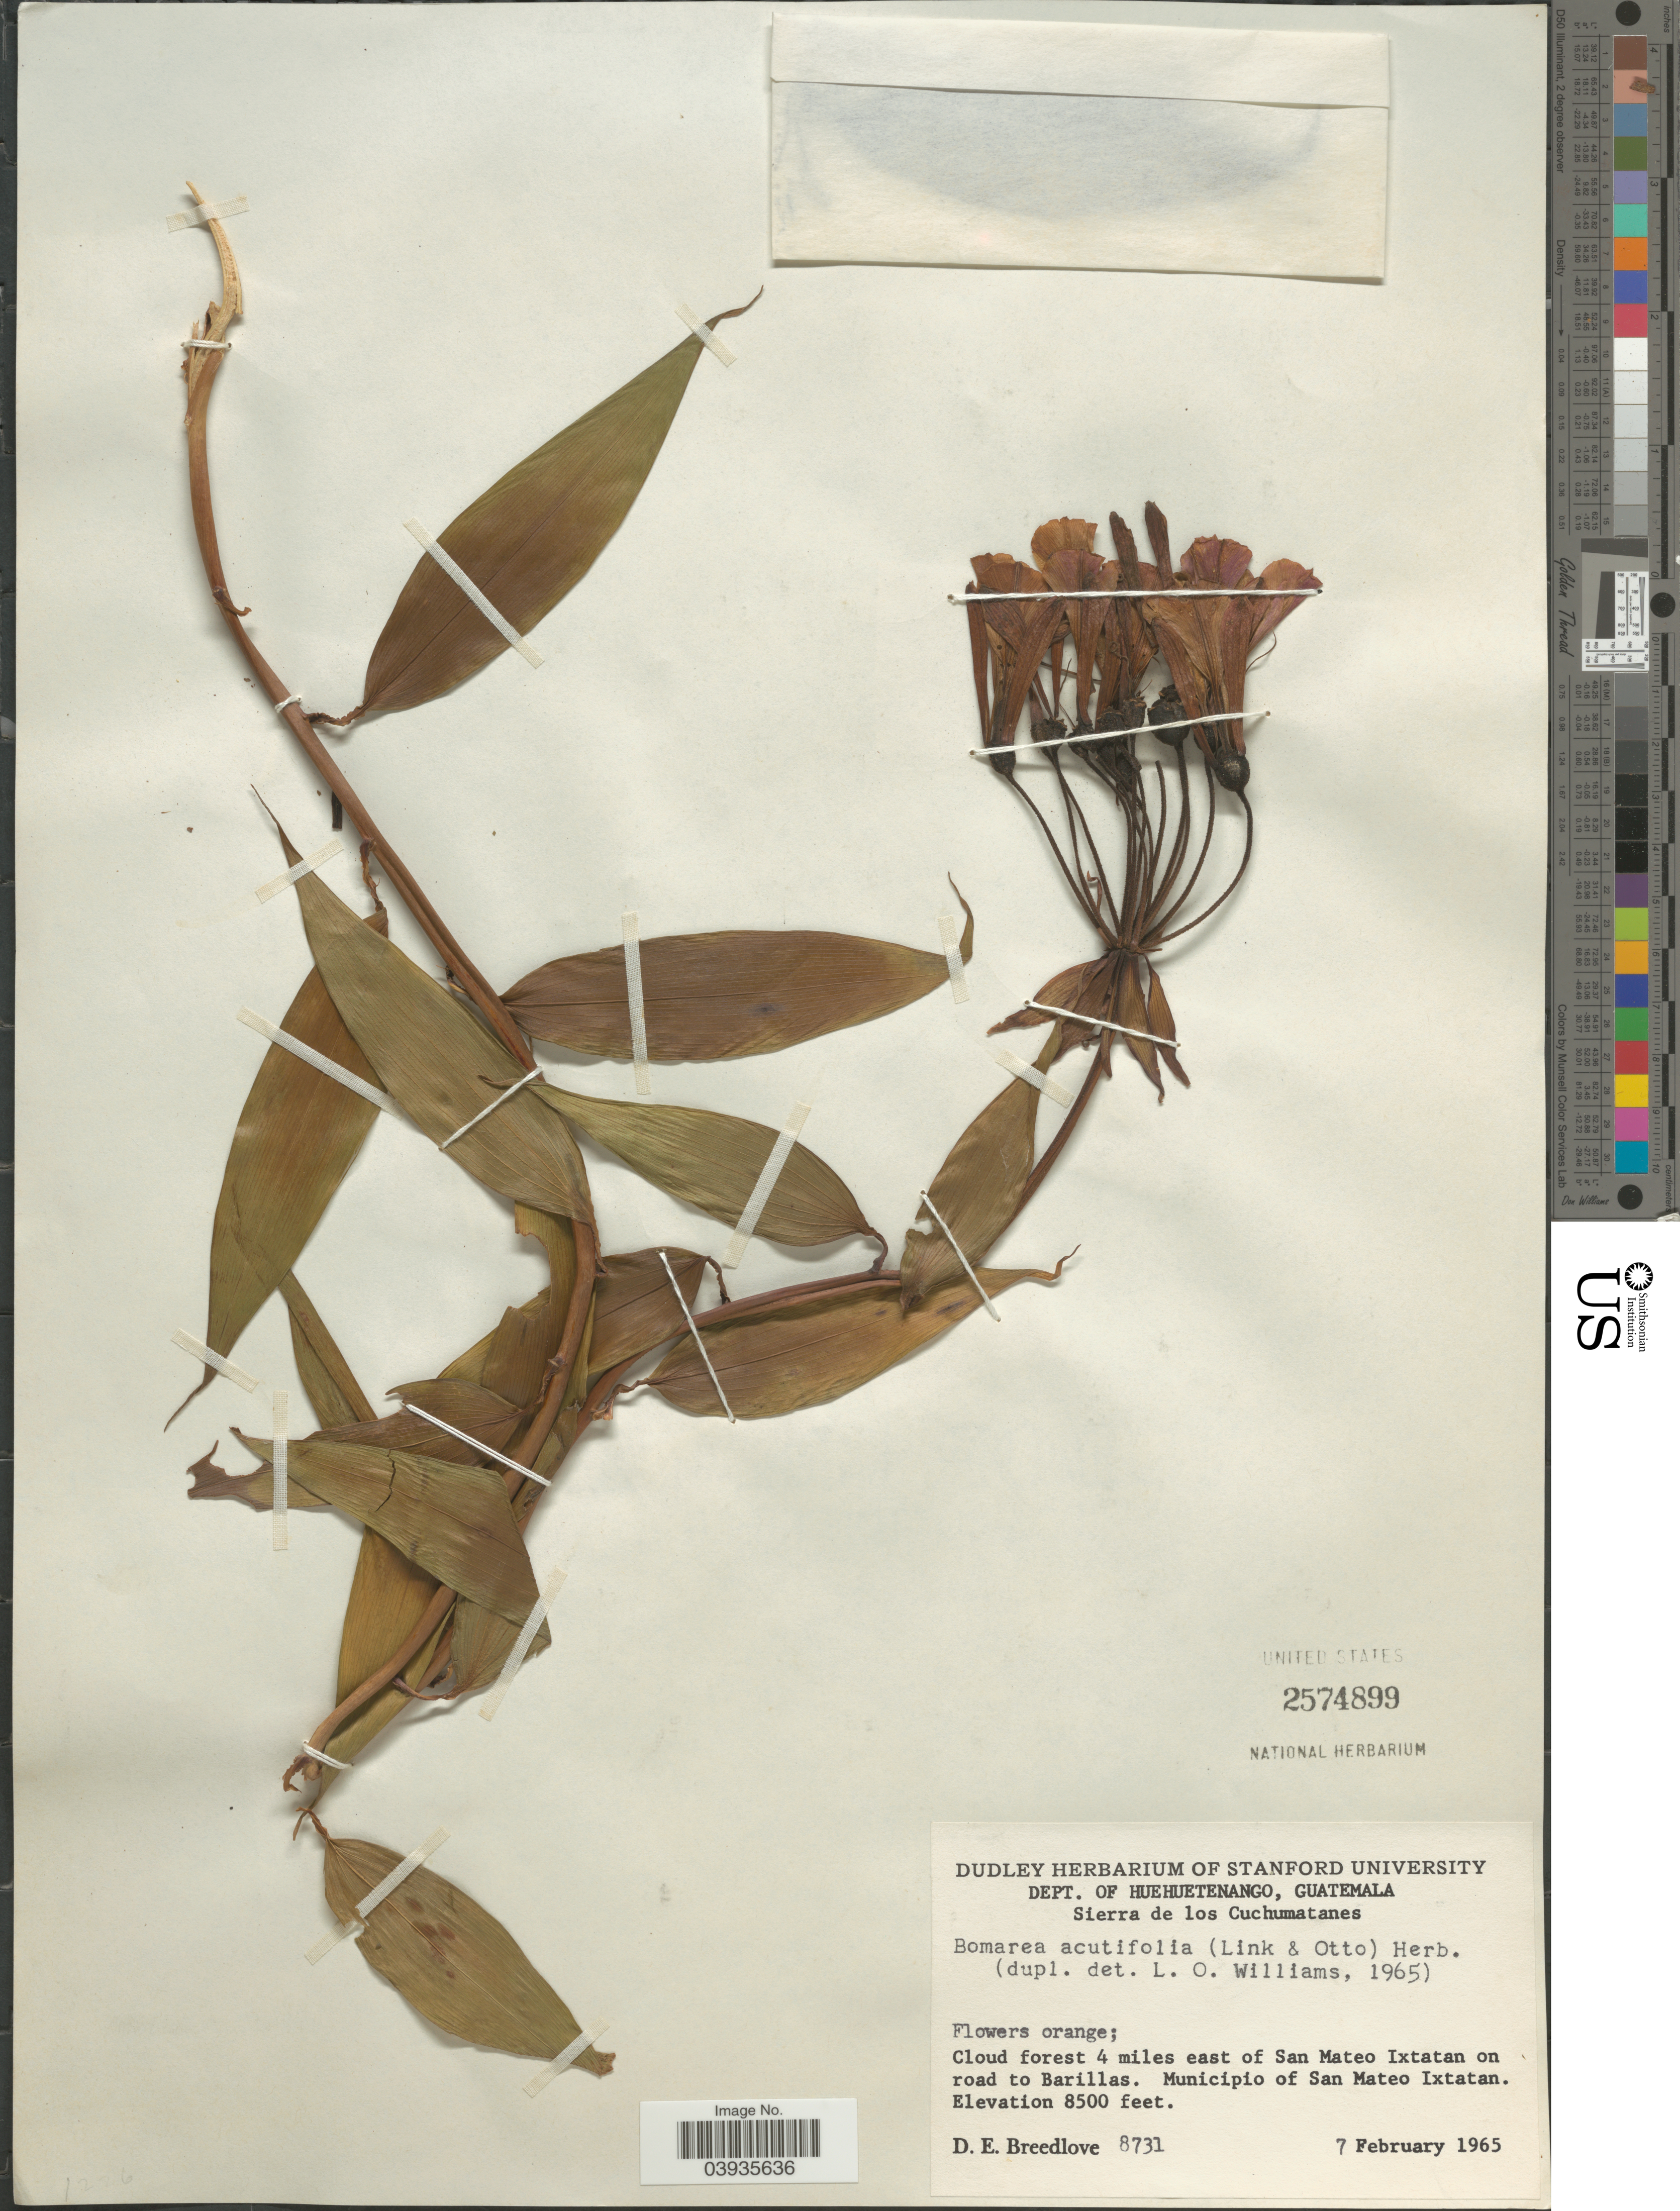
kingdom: Plantae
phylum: Tracheophyta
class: Liliopsida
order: Liliales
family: Alstroemeriaceae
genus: Bomarea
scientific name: Bomarea acutifolia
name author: (Link & Otto) Herb.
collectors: D. E. Breedlove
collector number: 8731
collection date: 1965-02-07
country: Guatemala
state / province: Huehuetenango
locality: Dept. of Huehuetenango. Sierra de los Cuchumatanes. Cloud forest 4 miles east of San Mateo Ixtatan on road to Barillas. Municipio of San Mateo Ixtatan.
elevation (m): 2591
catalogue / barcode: US 2574899